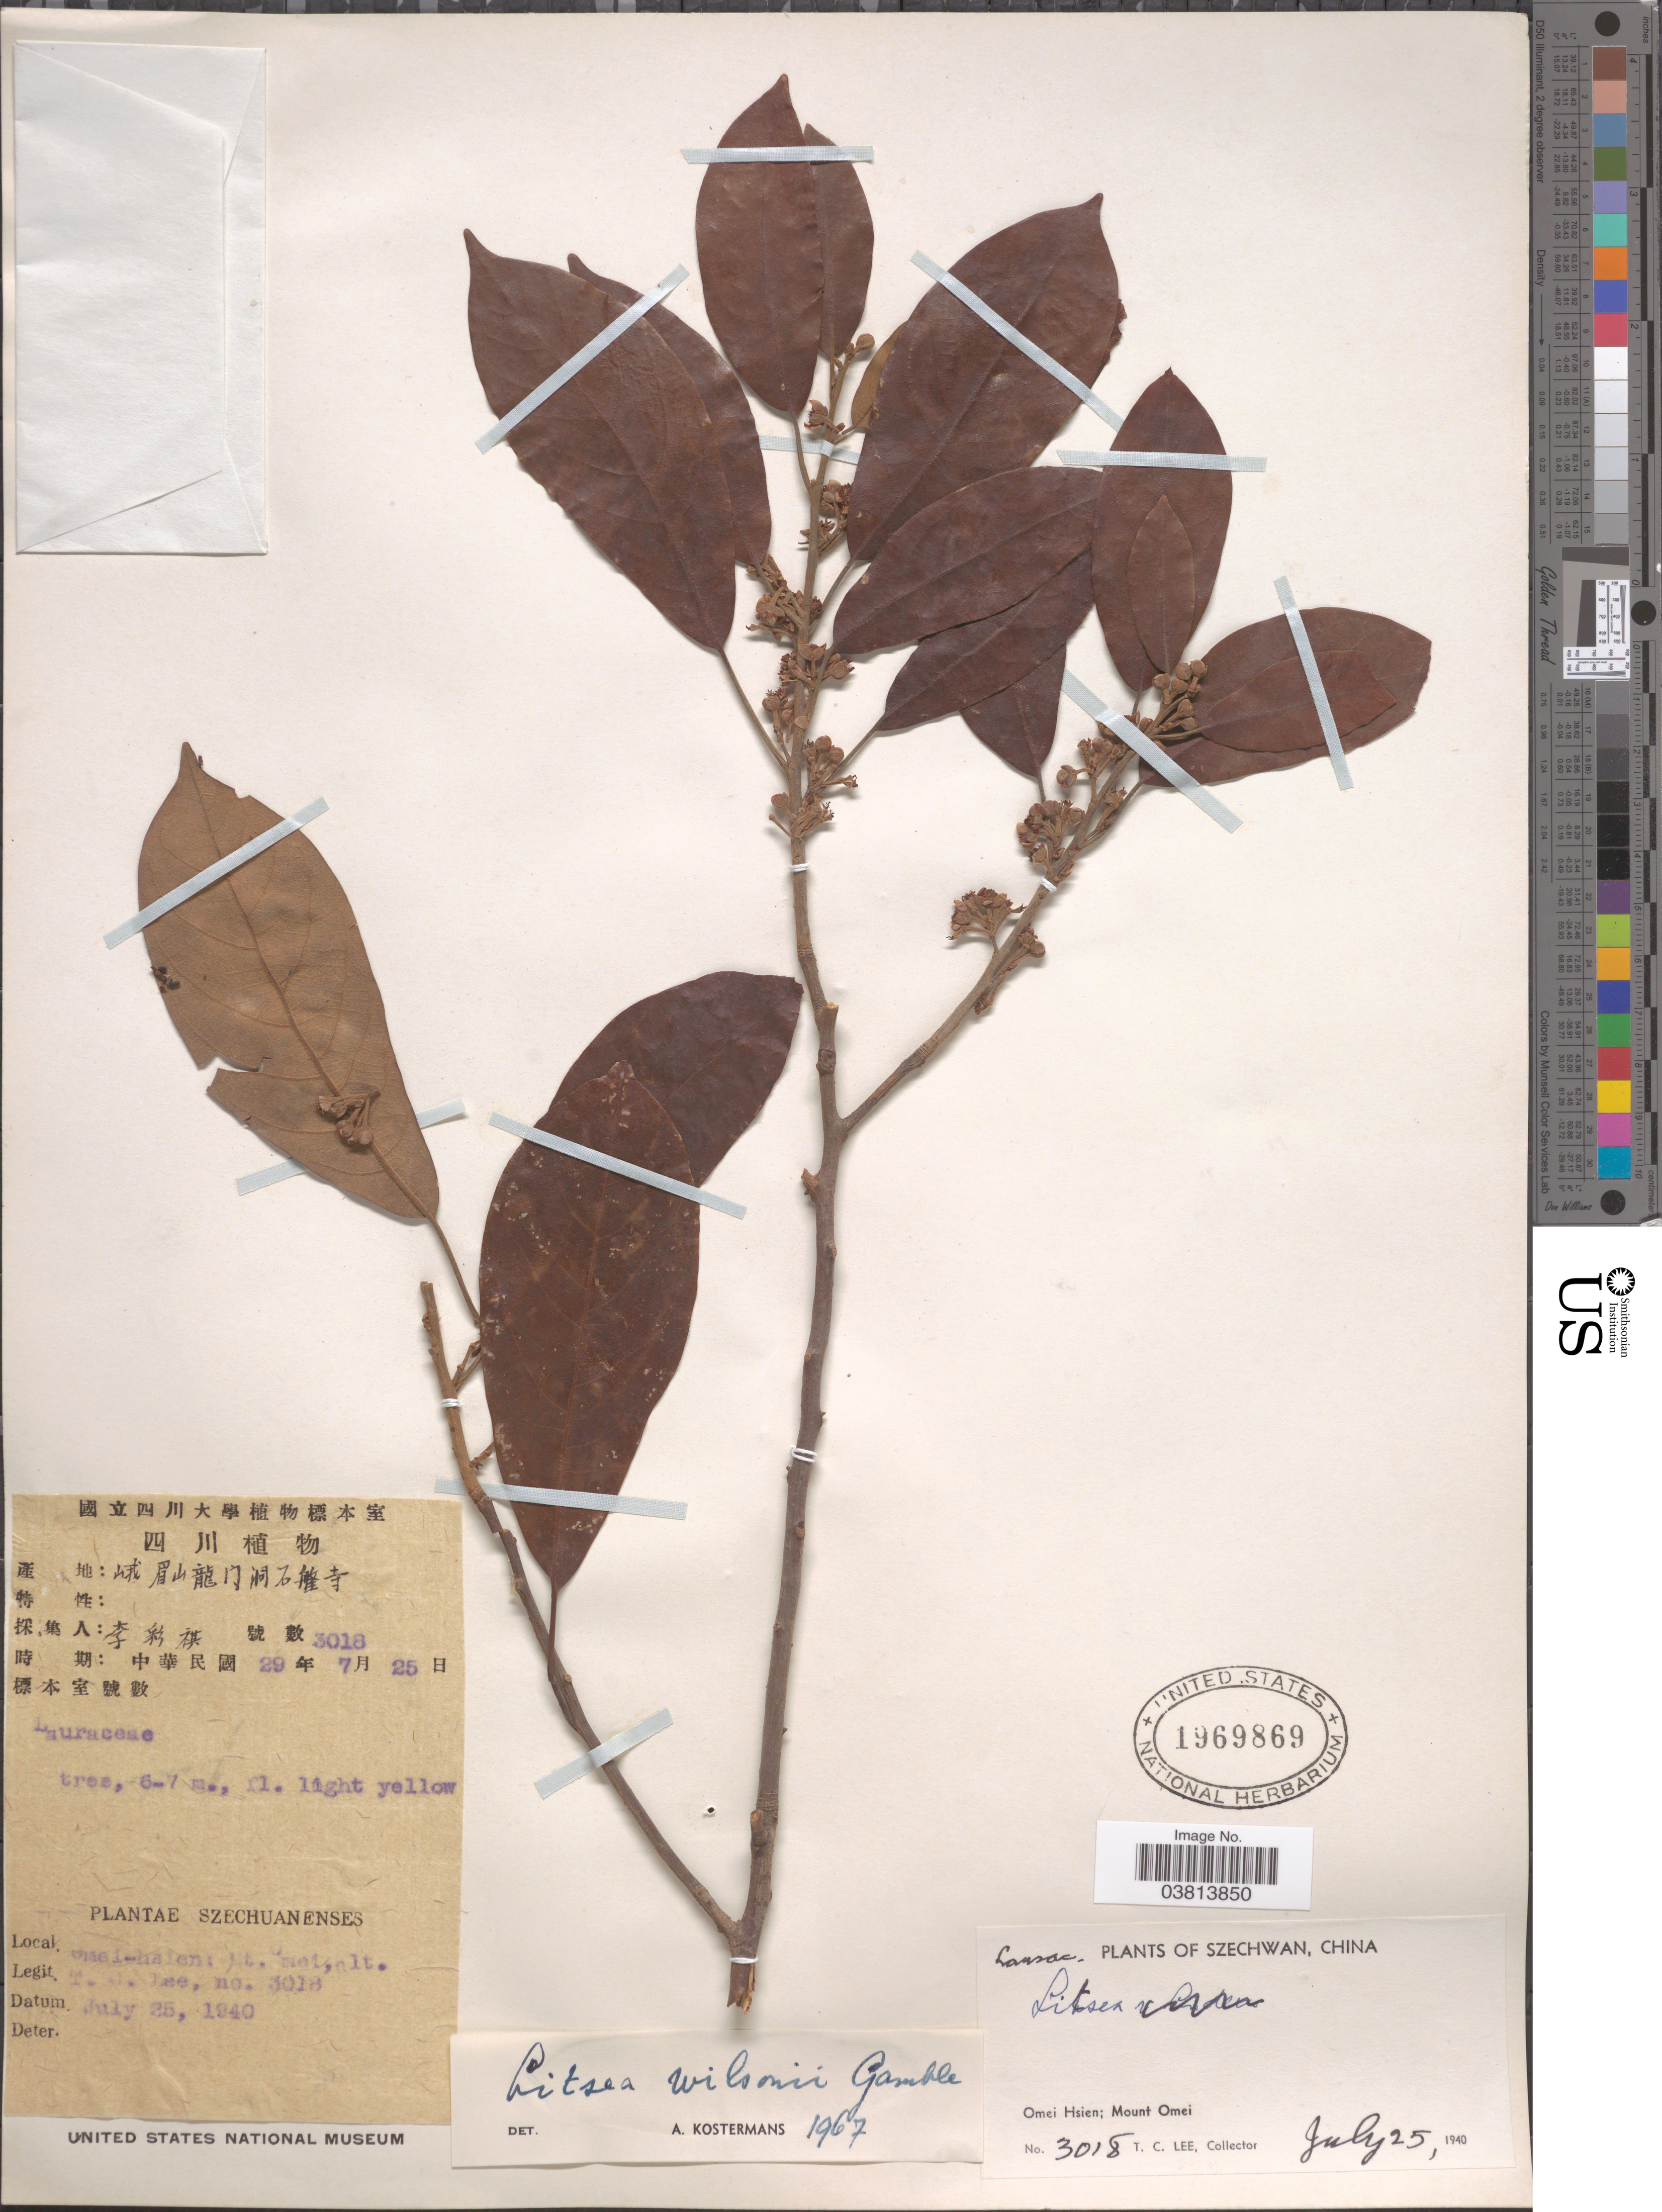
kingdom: Plantae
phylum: Tracheophyta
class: Magnoliopsida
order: Laurales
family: Lauraceae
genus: Litsea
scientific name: Litsea wilsonii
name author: Gamble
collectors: T. Lee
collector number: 3018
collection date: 1940-07-25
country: China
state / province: Sichuan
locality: Szechwan. Omei Hsien; Mount Omei.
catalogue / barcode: US 1969869